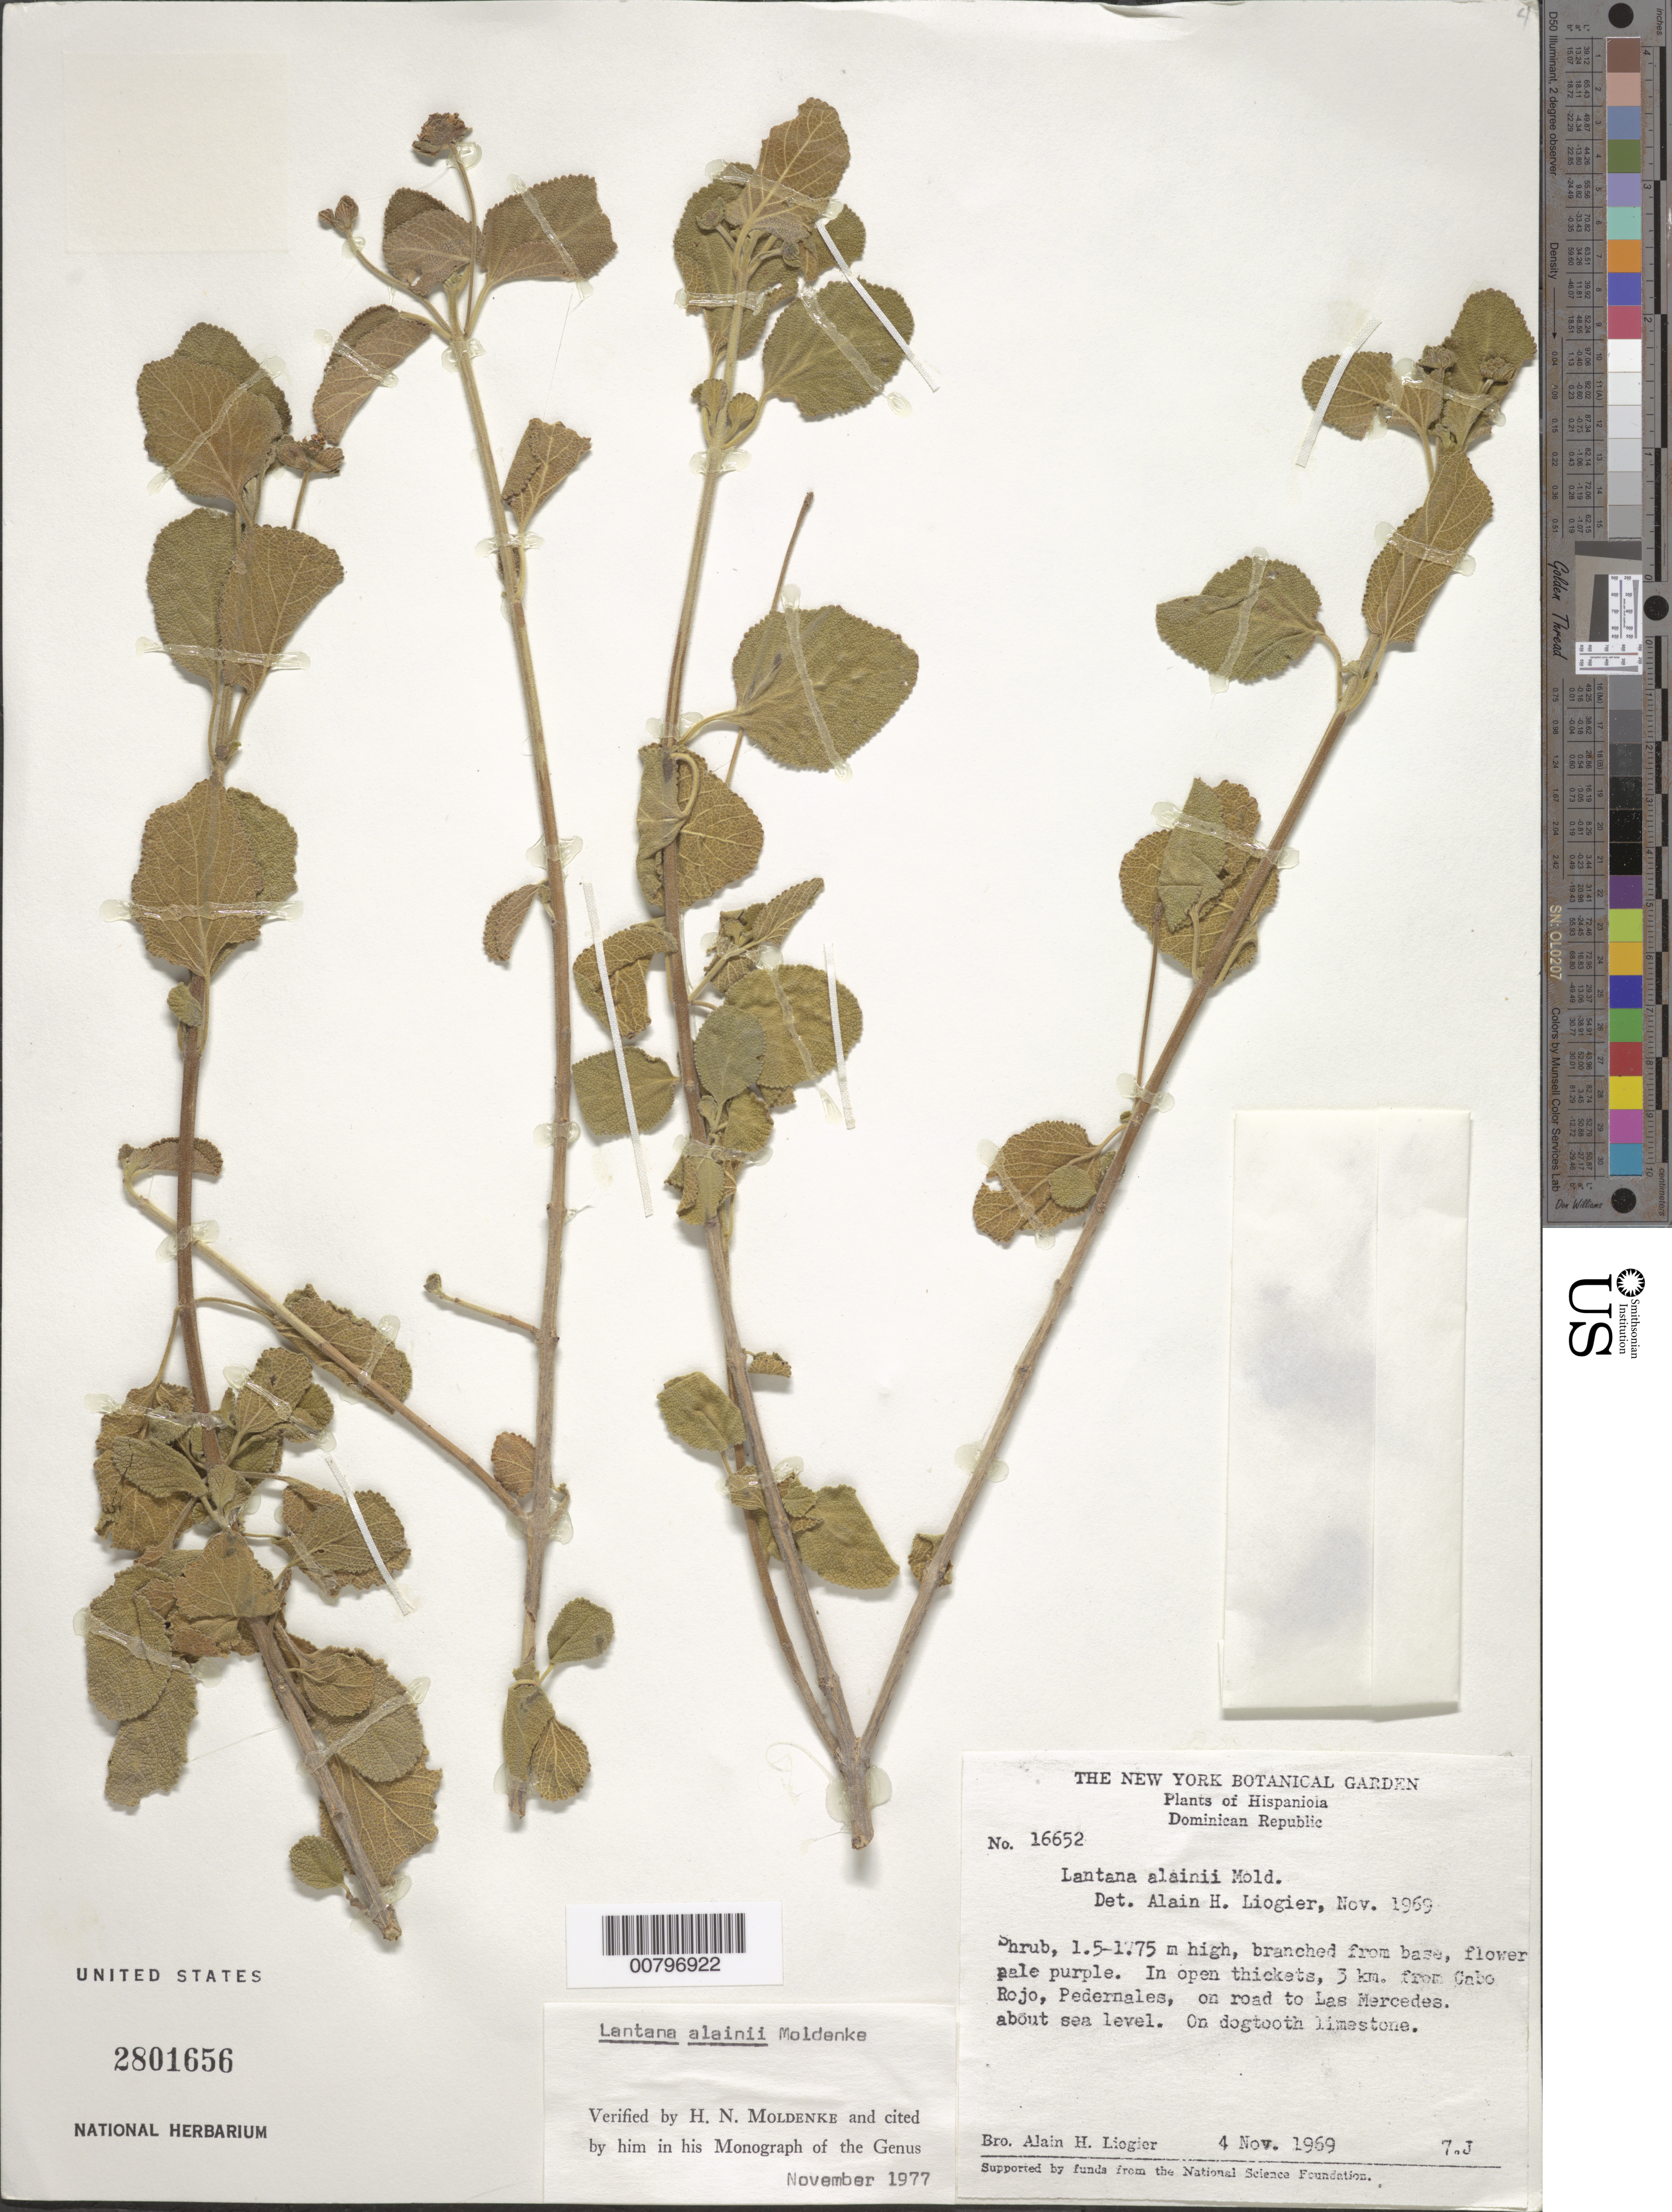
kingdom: Plantae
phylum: Tracheophyta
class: Magnoliopsida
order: Lamiales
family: Verbenaceae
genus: Lantana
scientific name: Lantana alainii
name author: Moldenke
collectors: A. H. Liogier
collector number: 16652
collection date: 1969-11-04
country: Dominican Republic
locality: Hispaniola. 3 km. from Cabo Rojo, Pedernales, on road to Las Mercedes.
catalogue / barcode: US 2801656